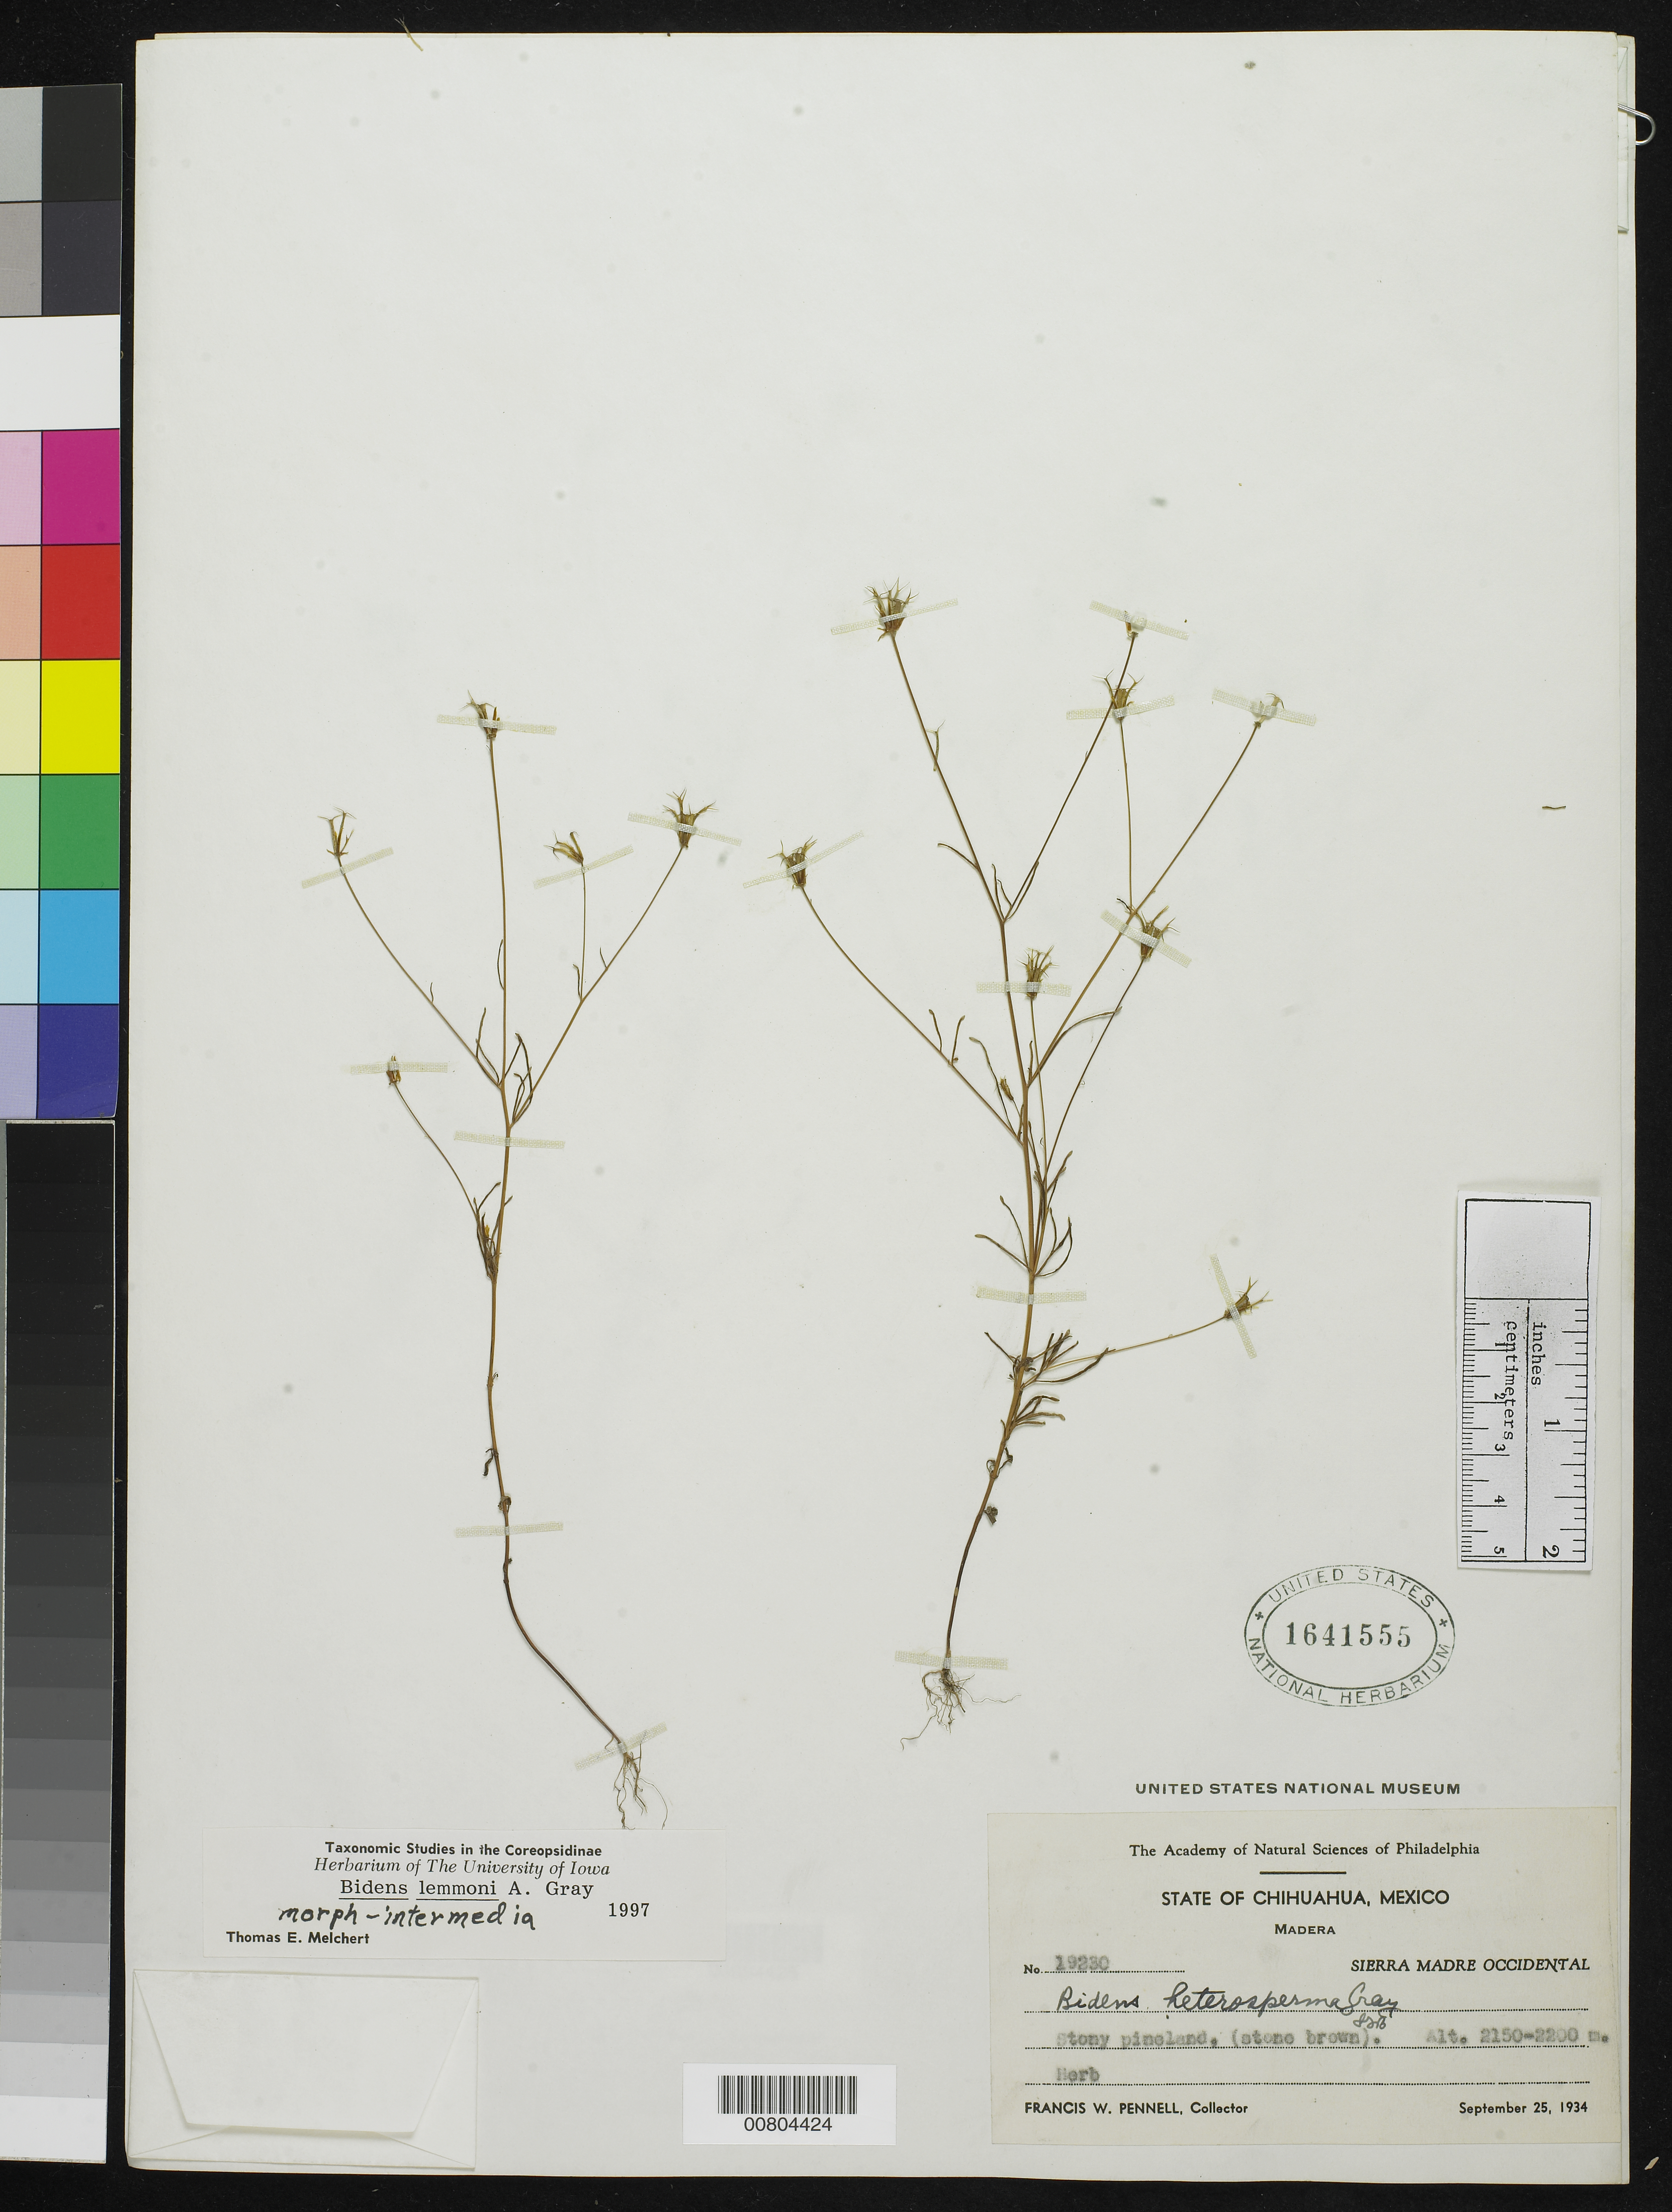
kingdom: Plantae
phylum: Tracheophyta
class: Magnoliopsida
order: Asterales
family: Asteraceae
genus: Bidens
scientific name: Bidens lemmonii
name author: A. Gray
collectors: F. W. Pennell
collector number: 19230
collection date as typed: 25 Sep 1934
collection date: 1934-09-25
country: Mexico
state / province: Chihuahua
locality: Madera, Sierra Madre Occidental, Chihuahua.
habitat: Stony pineland (stone brown).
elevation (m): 2200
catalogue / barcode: US 1641555